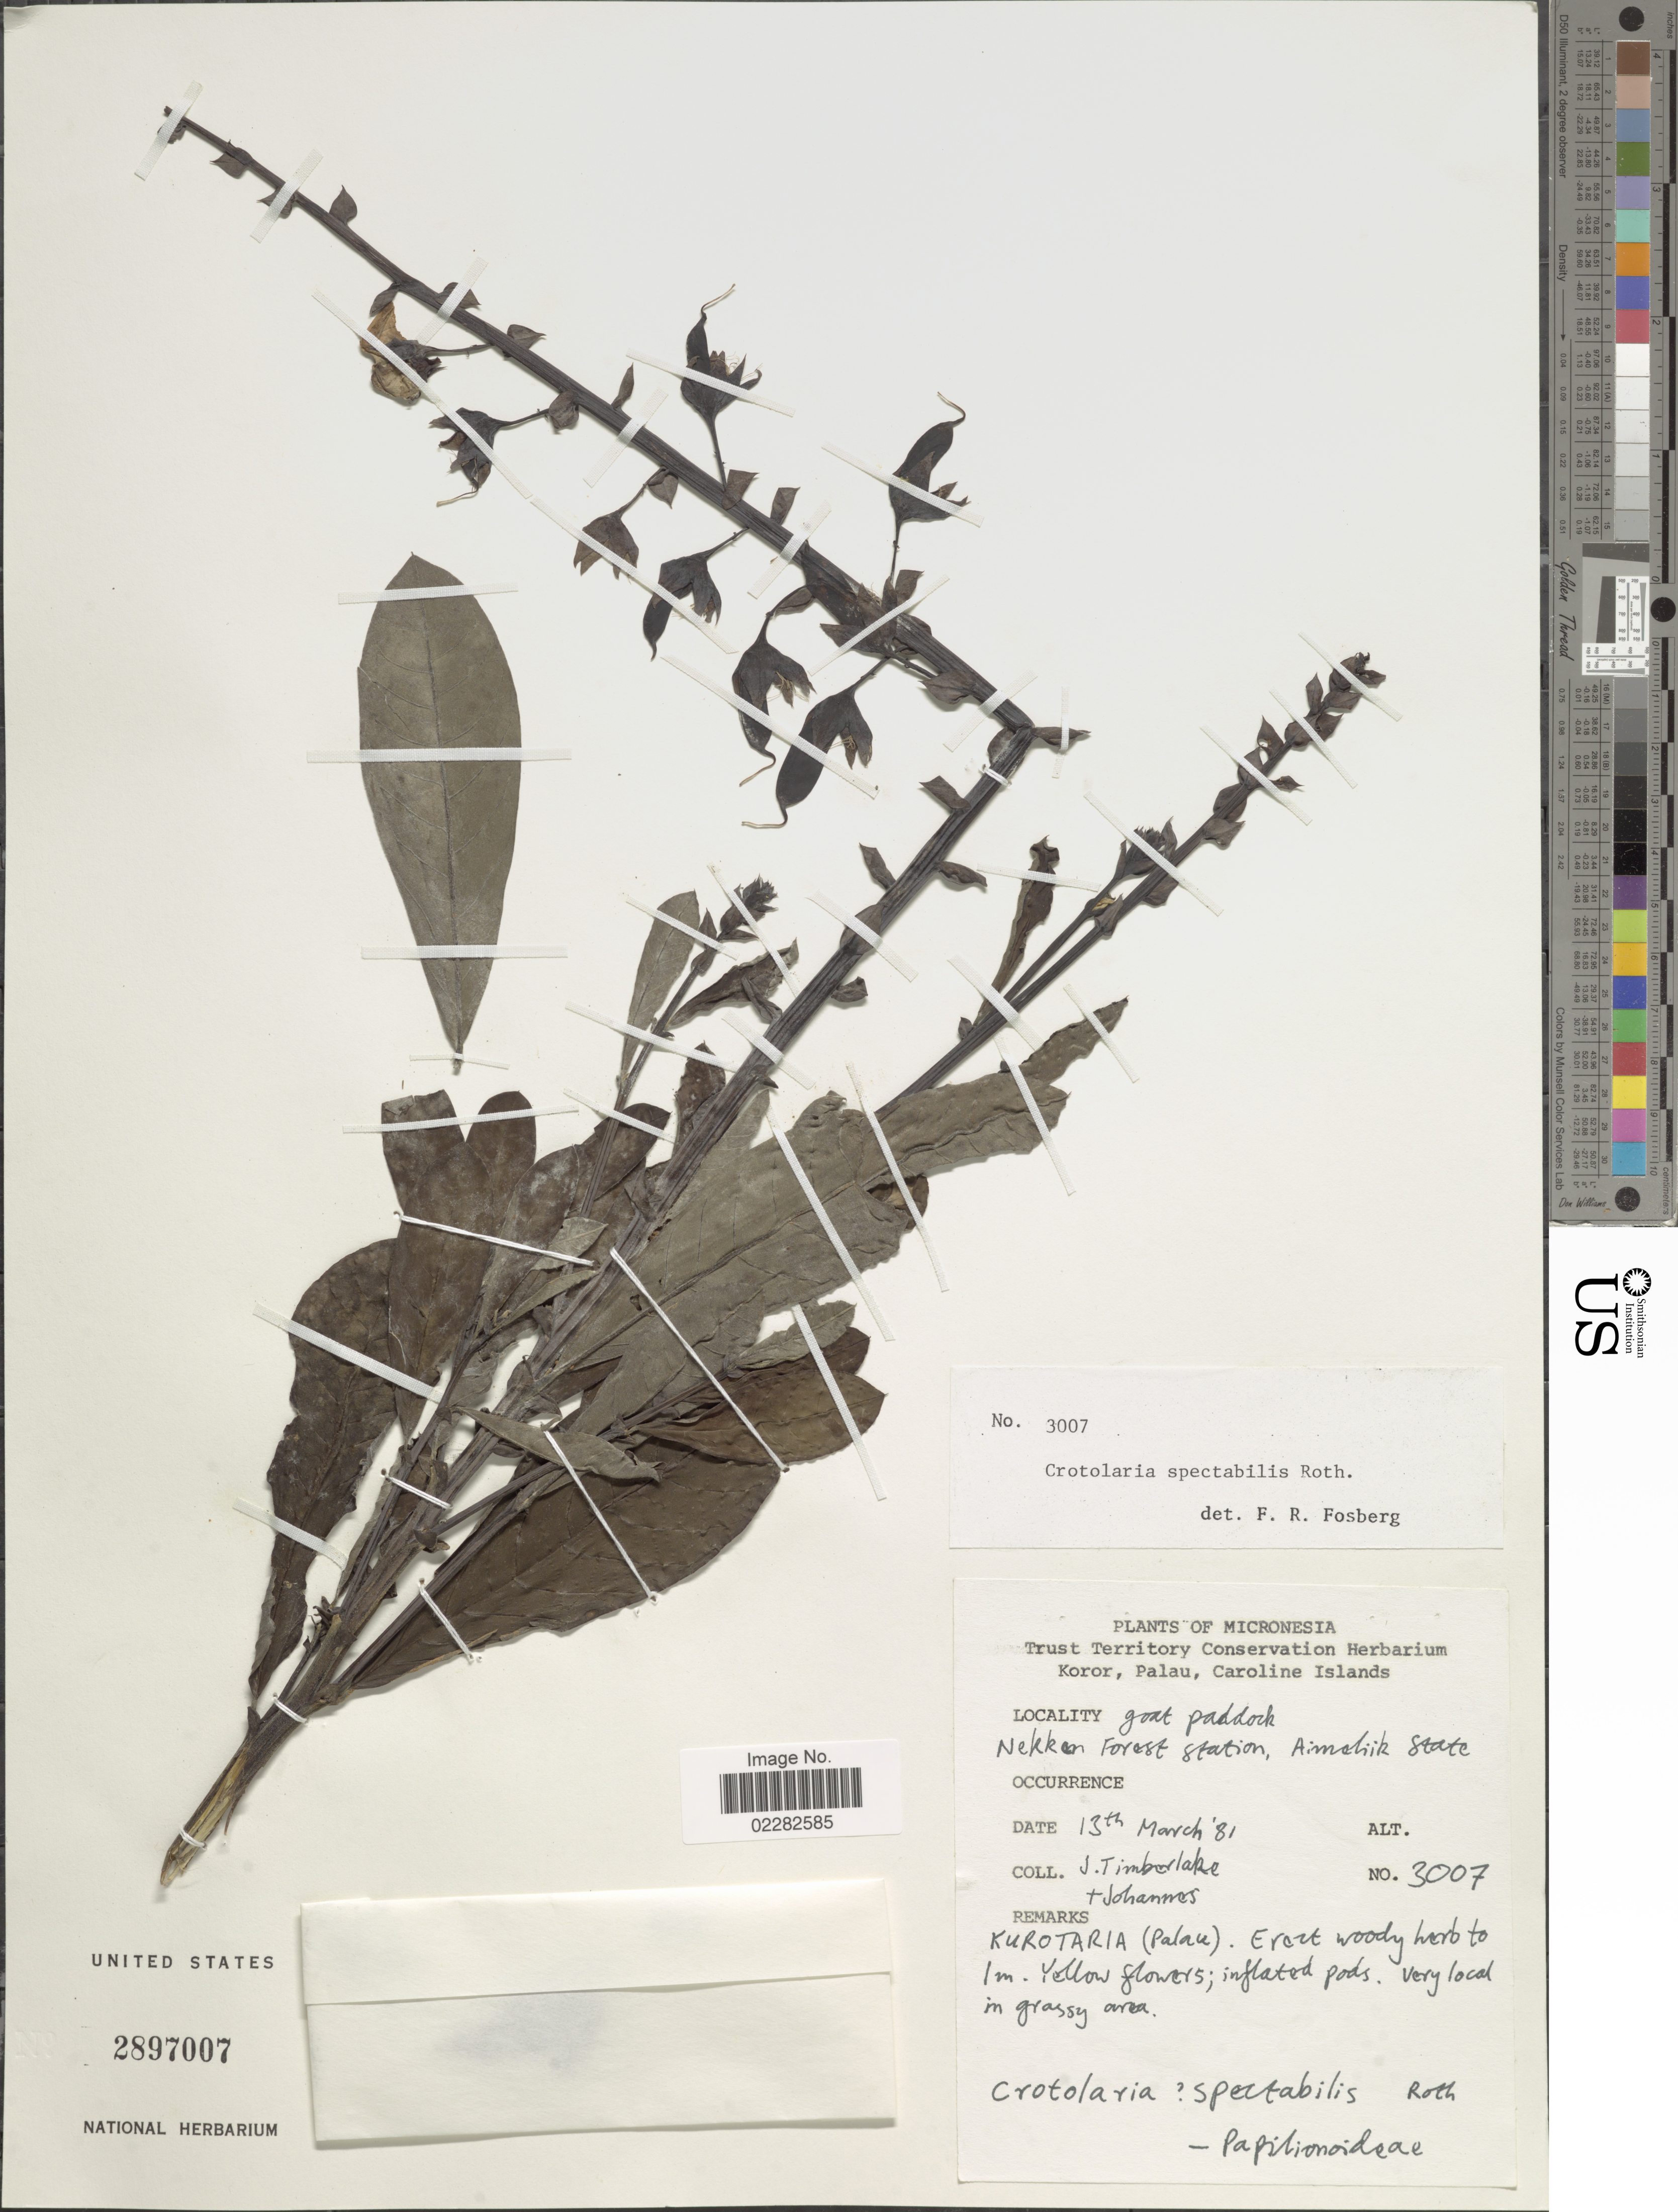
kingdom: Plantae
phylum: Tracheophyta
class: Magnoliopsida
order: Fabales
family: Fabaceae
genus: Crotalaria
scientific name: Crotalaria spectabilis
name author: Roth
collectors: J. Timberlake & -. Johannes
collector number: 3007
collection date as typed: Transcribed d/m/y: 13/3/81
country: Micronesia, Federated States of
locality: Goat paddock, Nekkon Forest Station, Aimeliik State, Kurotaria (Palau).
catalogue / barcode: US 2897007